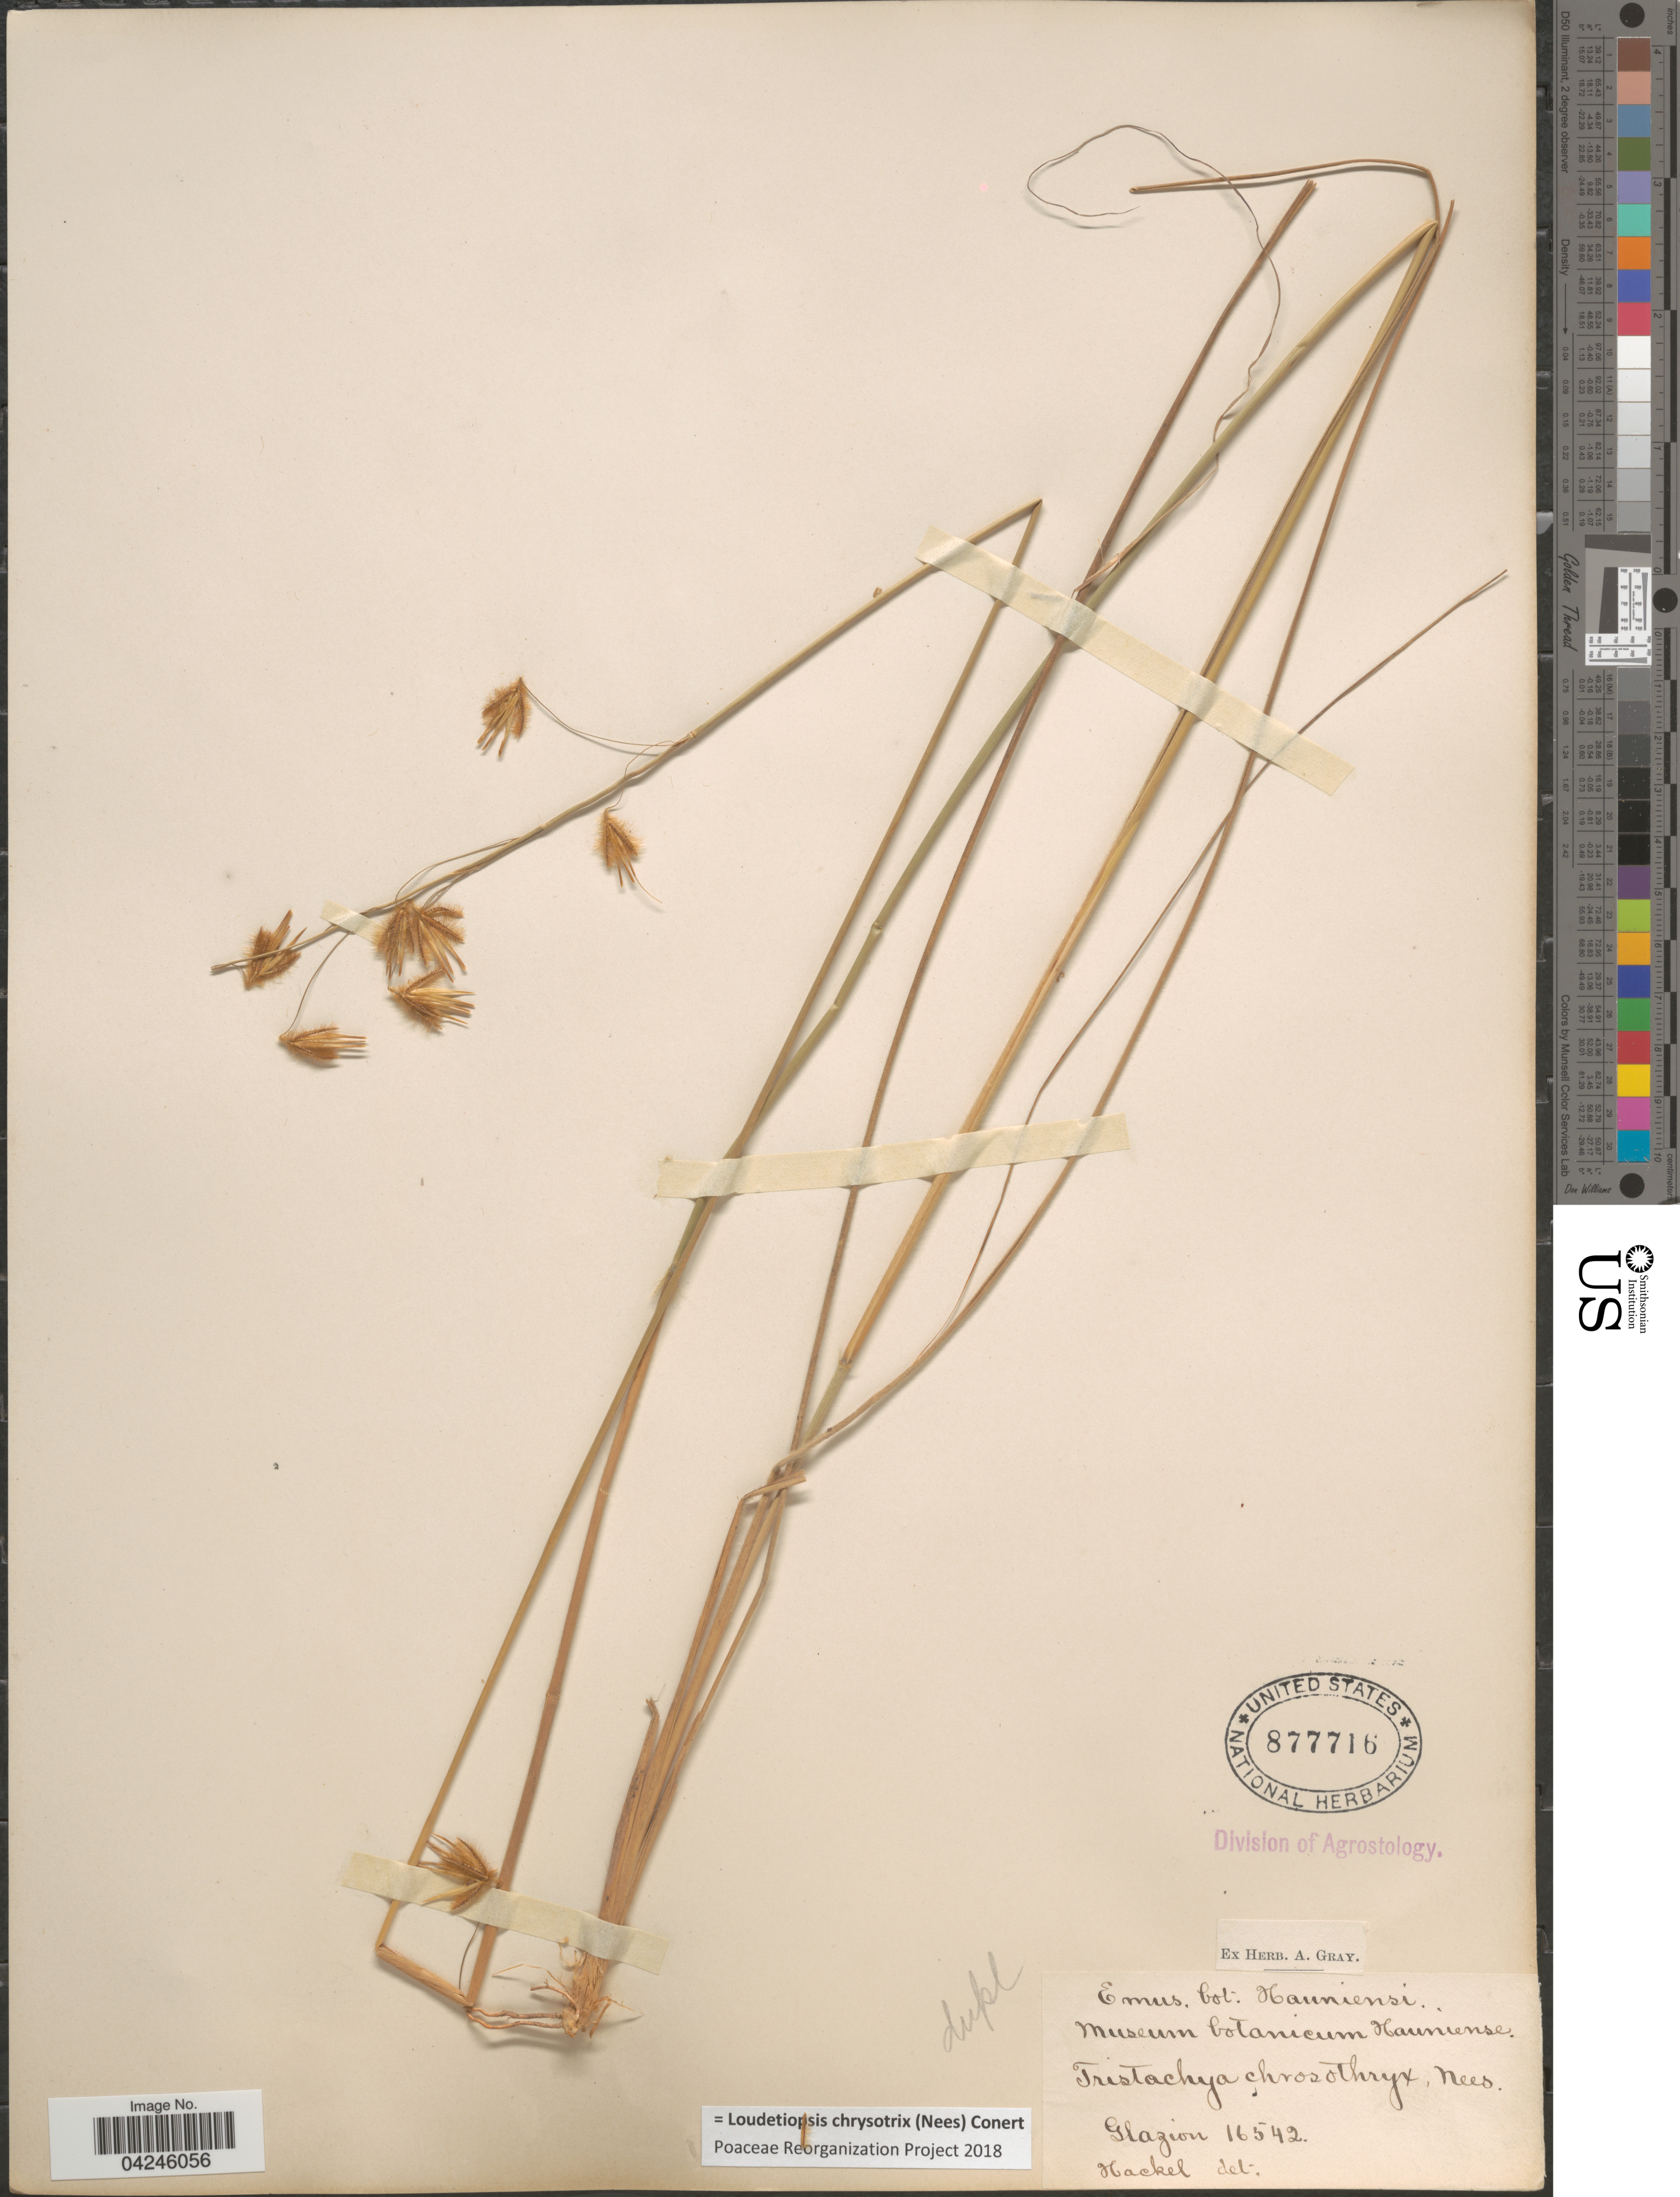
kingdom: Plantae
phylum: Tracheophyta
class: Liliopsida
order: Poales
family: Poaceae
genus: Loudetiopsis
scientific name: Loudetiopsis chrysothrix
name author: (Nees) Conert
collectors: Glaziou, --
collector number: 16542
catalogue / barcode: US 877716